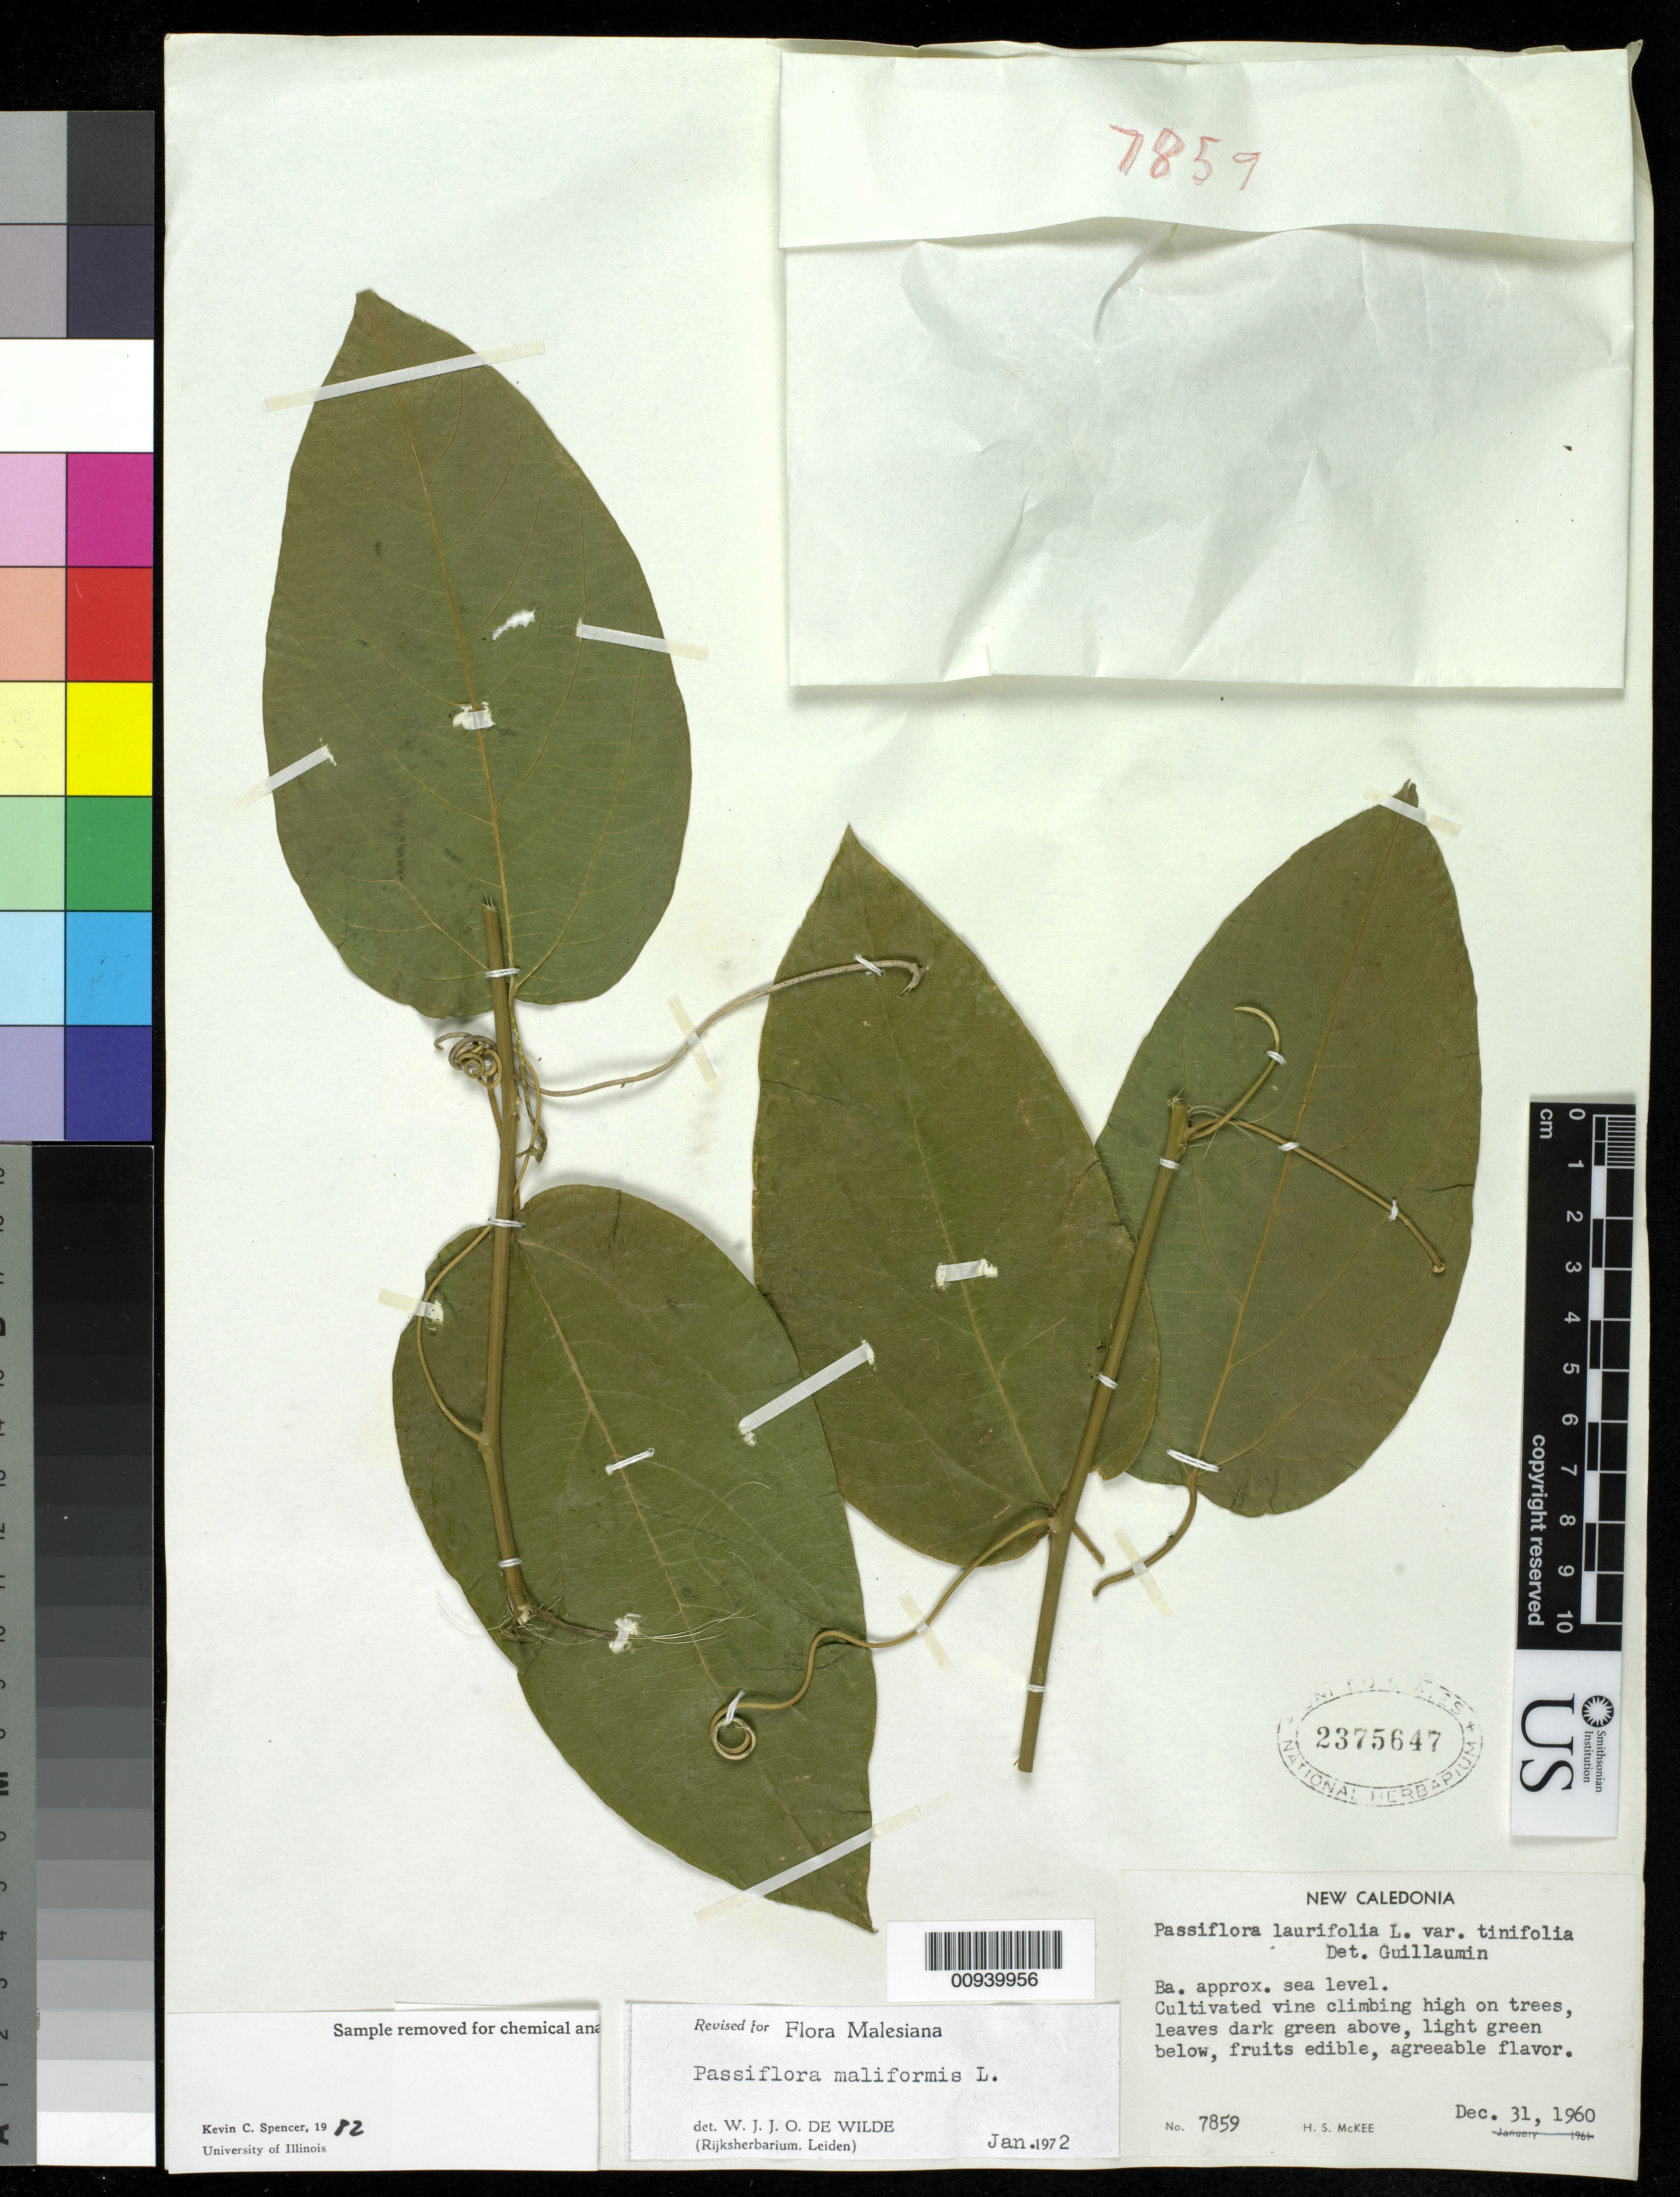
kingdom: Plantae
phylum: Tracheophyta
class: Magnoliopsida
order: Malpighiales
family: Passifloraceae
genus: Passiflora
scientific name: Passiflora maliformis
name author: L.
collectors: H. S. McKee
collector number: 7859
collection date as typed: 31 Dec 1960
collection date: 1960-12-31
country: New Caledonia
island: New Caledonia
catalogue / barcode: US 2375647